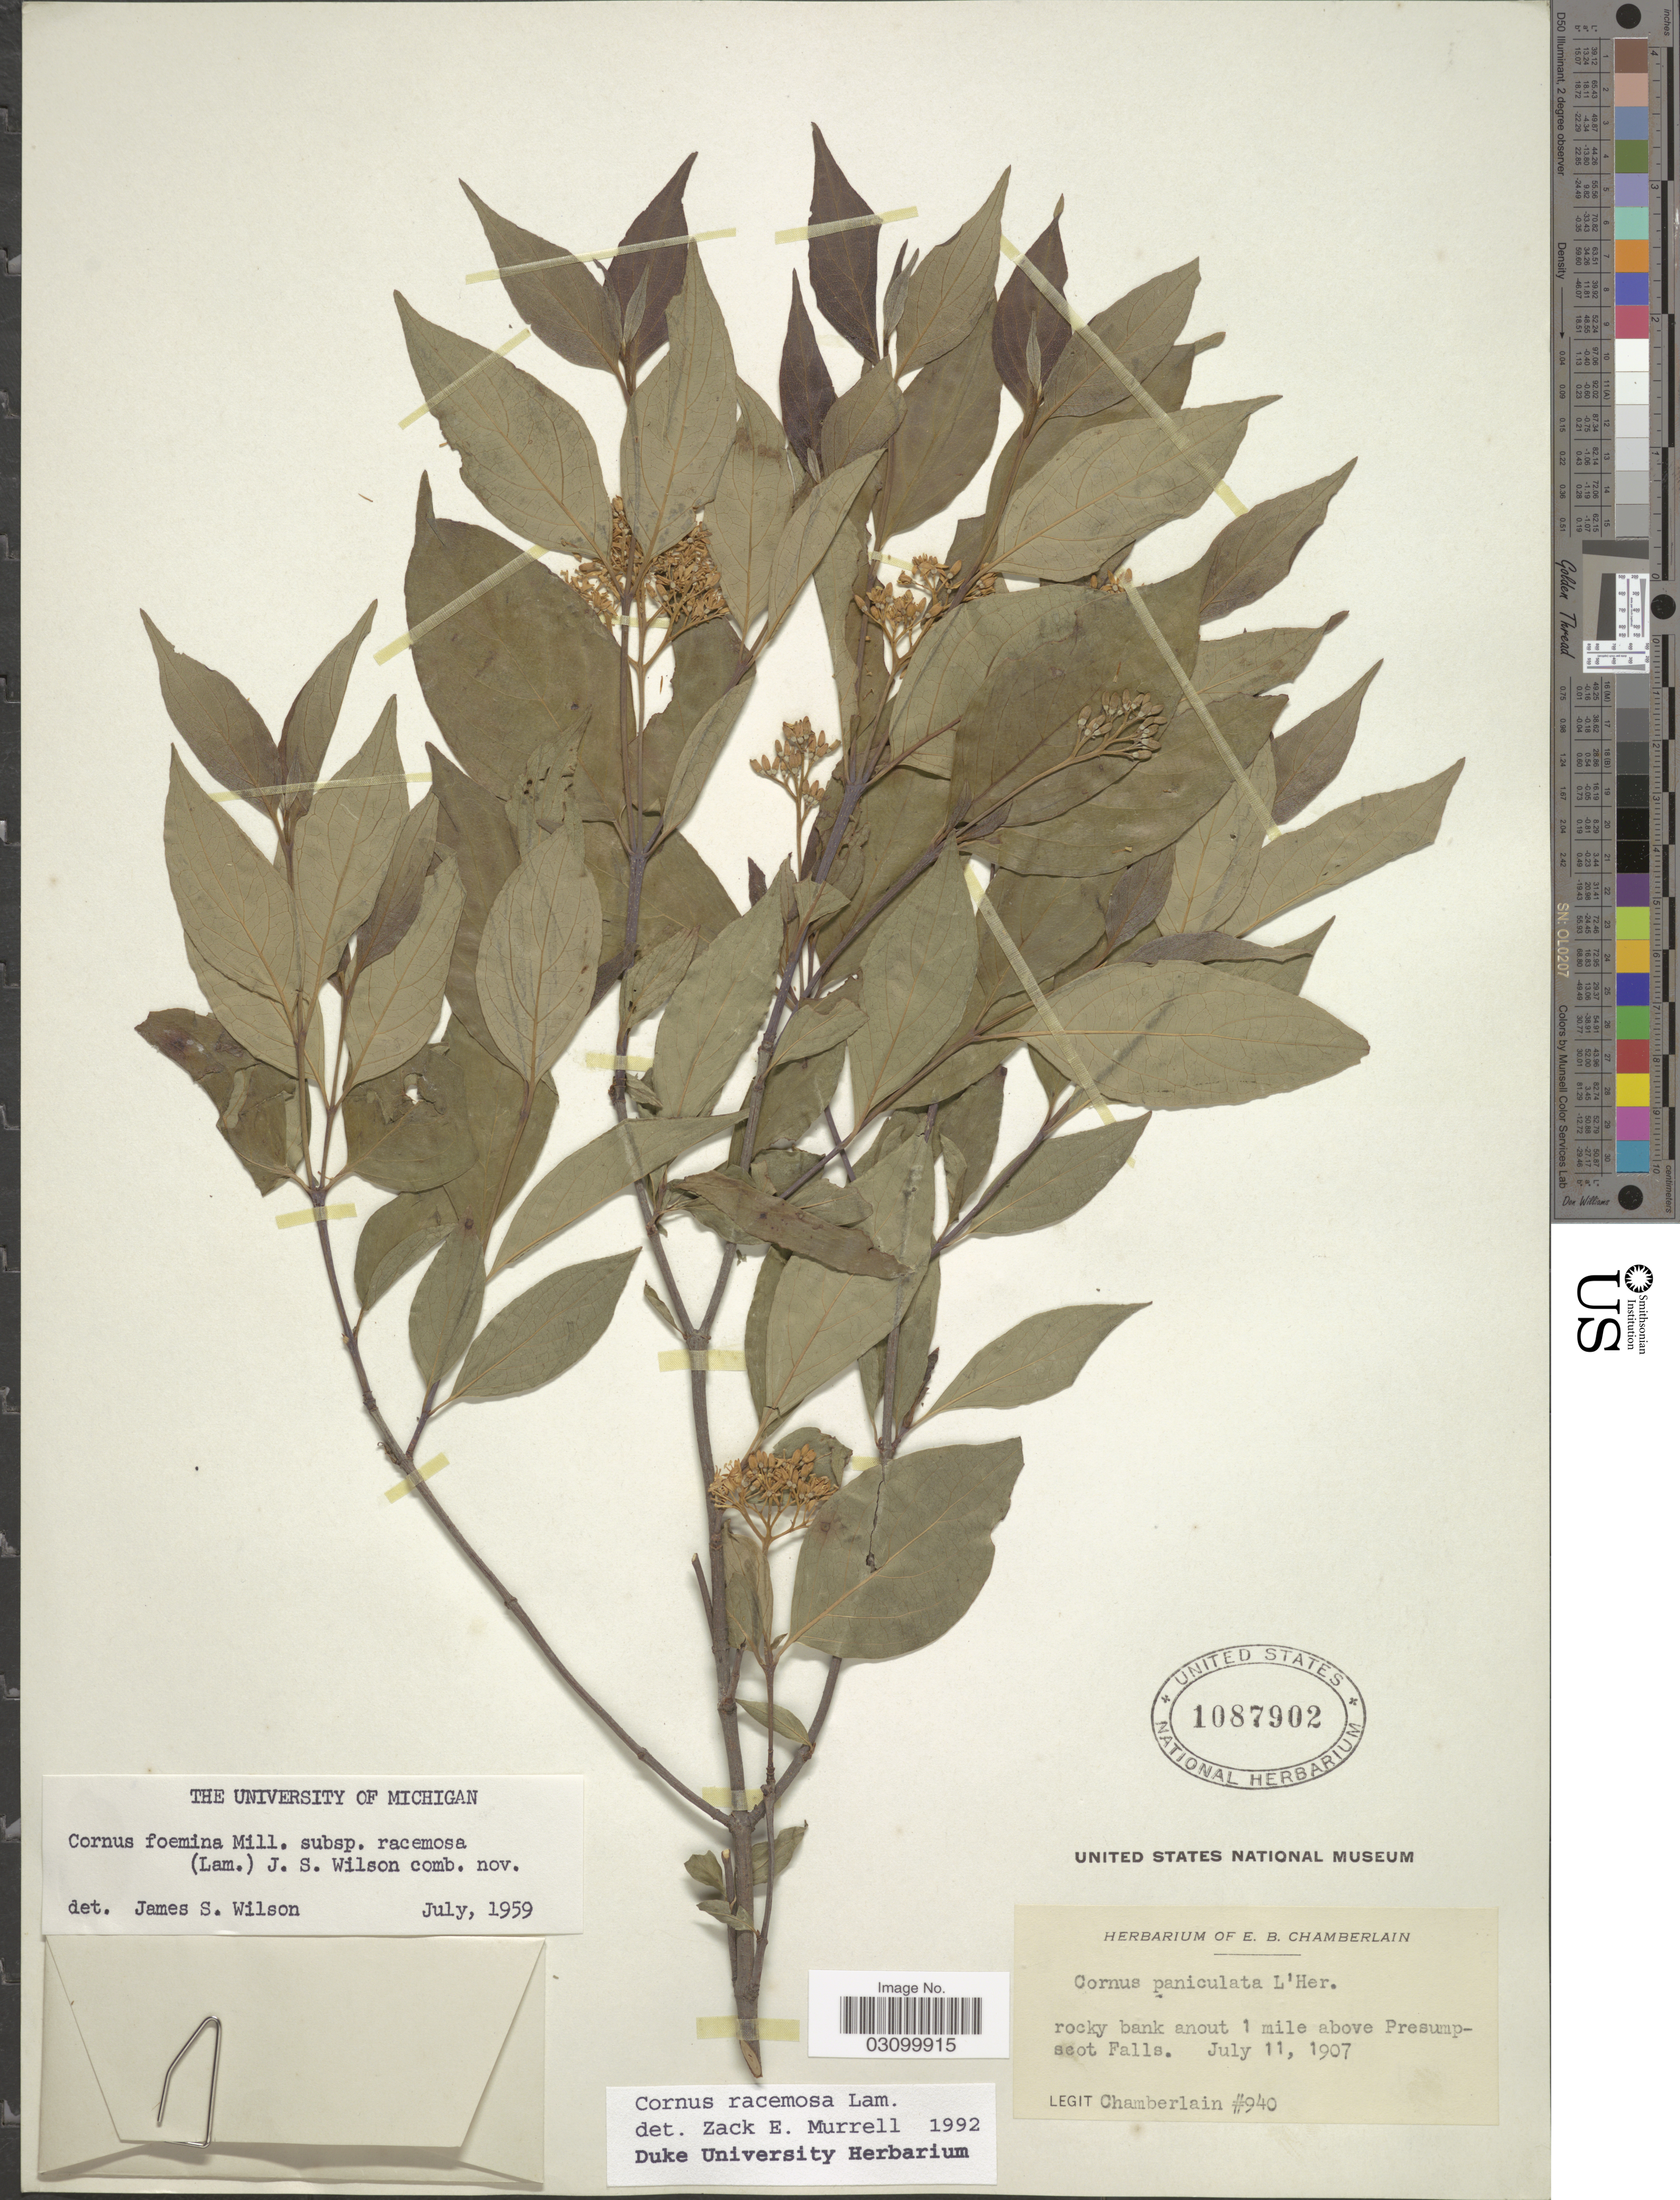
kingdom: Plantae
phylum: Tracheophyta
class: Magnoliopsida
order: Cornales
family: Cornaceae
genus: Cornus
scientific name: Cornus racemosa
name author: Lam.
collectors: -. Chamberlain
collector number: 940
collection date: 1907-07-11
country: United States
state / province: Maine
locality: Rocky bank anout 1 mile above Presumpscot Falls.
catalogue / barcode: US 1087902